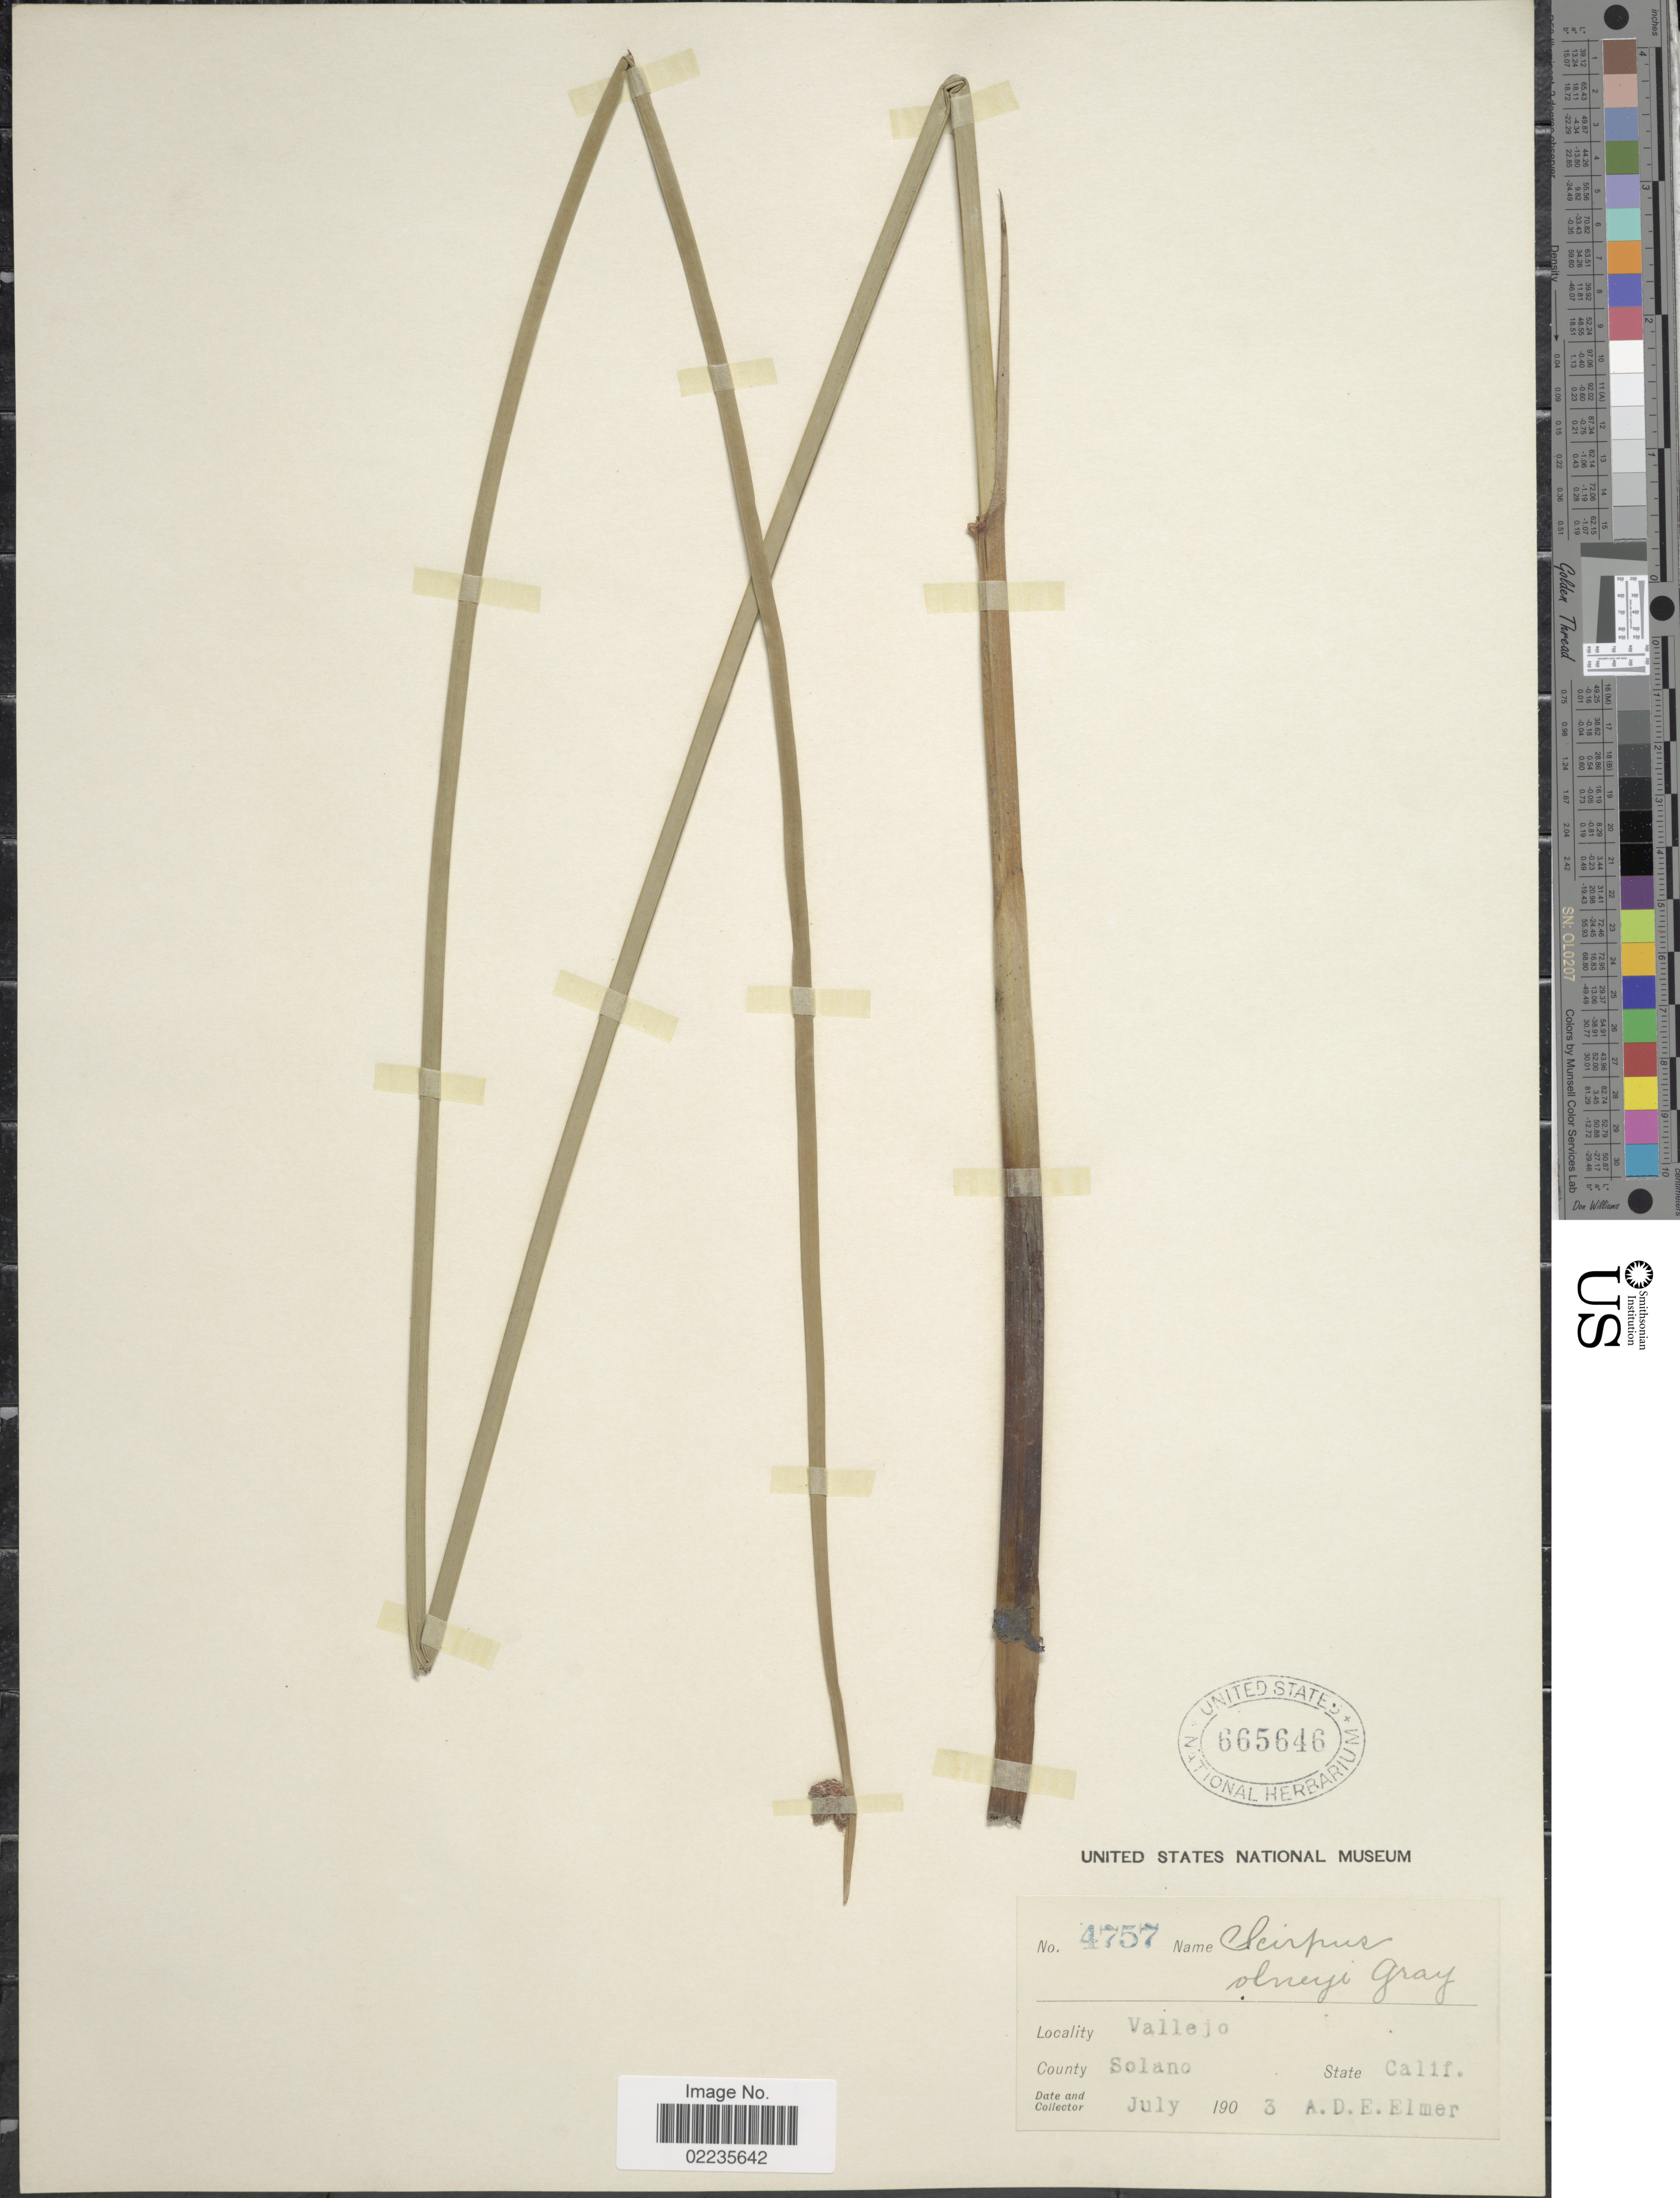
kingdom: Plantae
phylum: Tracheophyta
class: Liliopsida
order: Poales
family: Cyperaceae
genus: Schoenoplectus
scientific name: Schoenoplectus americanus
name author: (Pers.) Volkart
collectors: A. D. E. Elmer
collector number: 4757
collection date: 1903-07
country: United States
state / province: California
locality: Vallejo, Sounty Solano, State Calif.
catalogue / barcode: US 665646